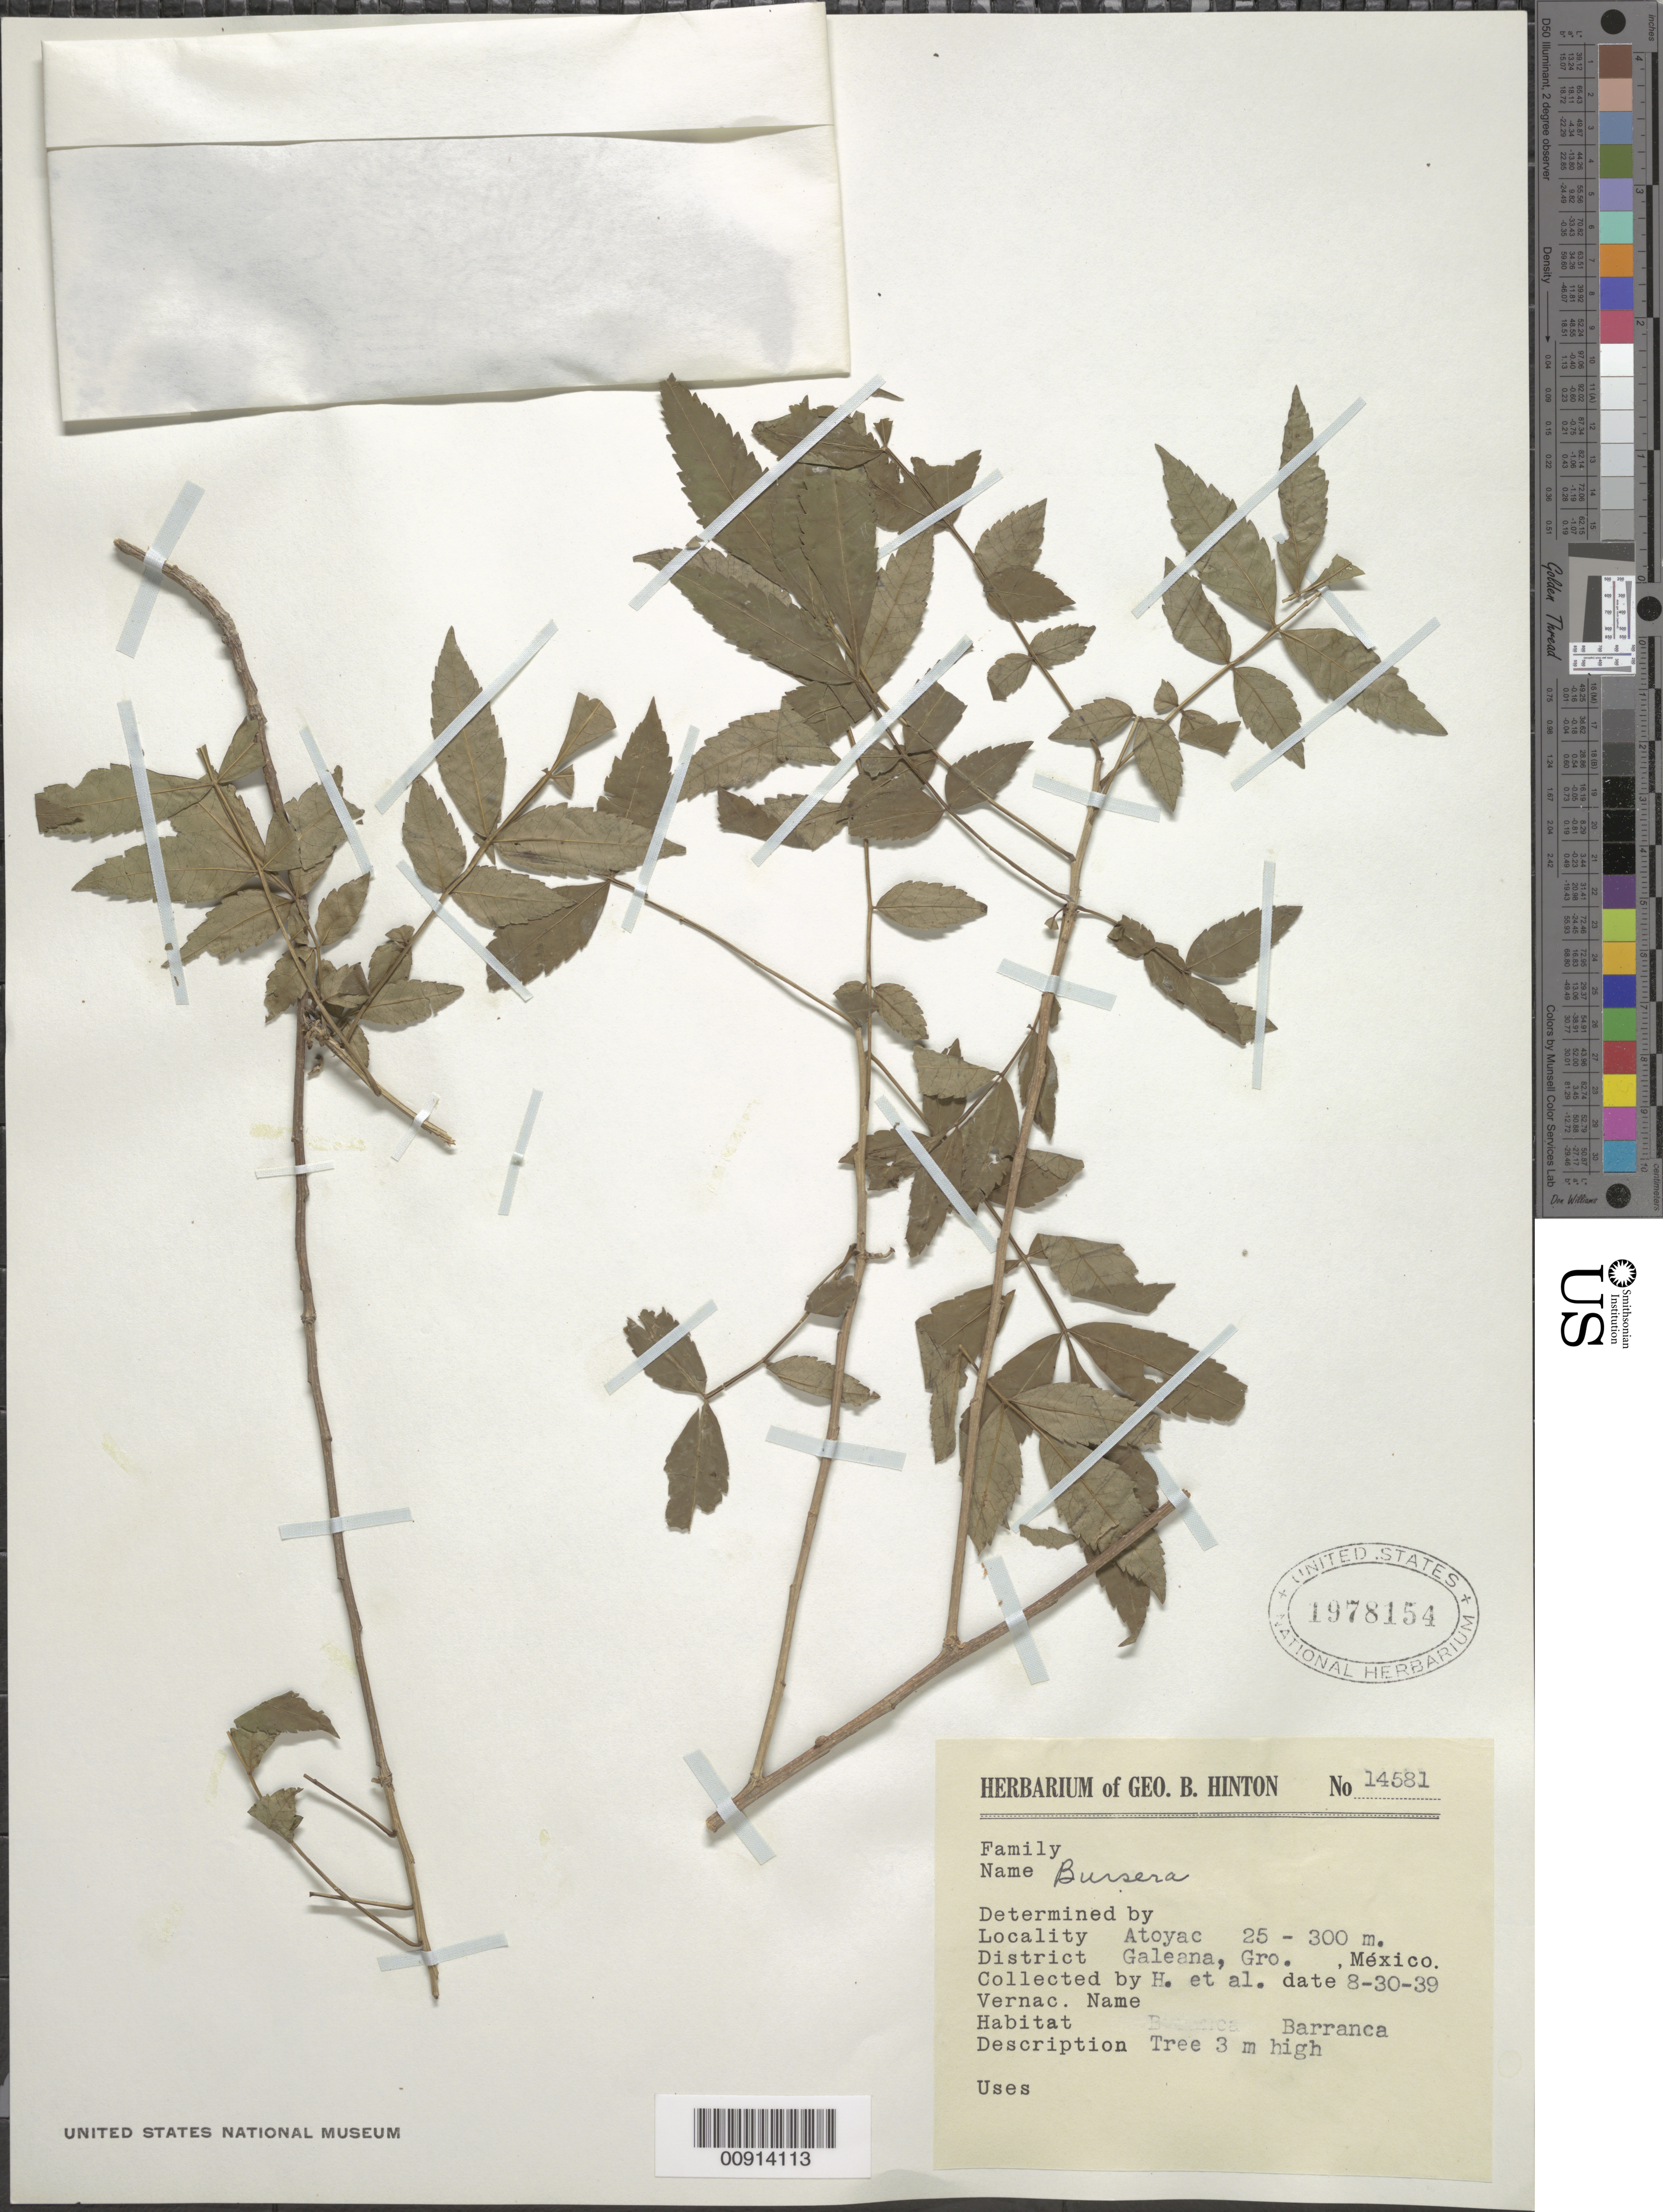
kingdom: Plantae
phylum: Tracheophyta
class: Magnoliopsida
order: Sapindales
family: Burseraceae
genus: Bursera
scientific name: Bursera sp.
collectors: G. B. Hinton & et al.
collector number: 14581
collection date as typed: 30 Aug 1939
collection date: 1939-08-30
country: Mexico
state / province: Guerrero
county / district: Galeana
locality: Atoyac, District Galeana, Guerrero.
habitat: Barranca.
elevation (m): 300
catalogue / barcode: US 1978154